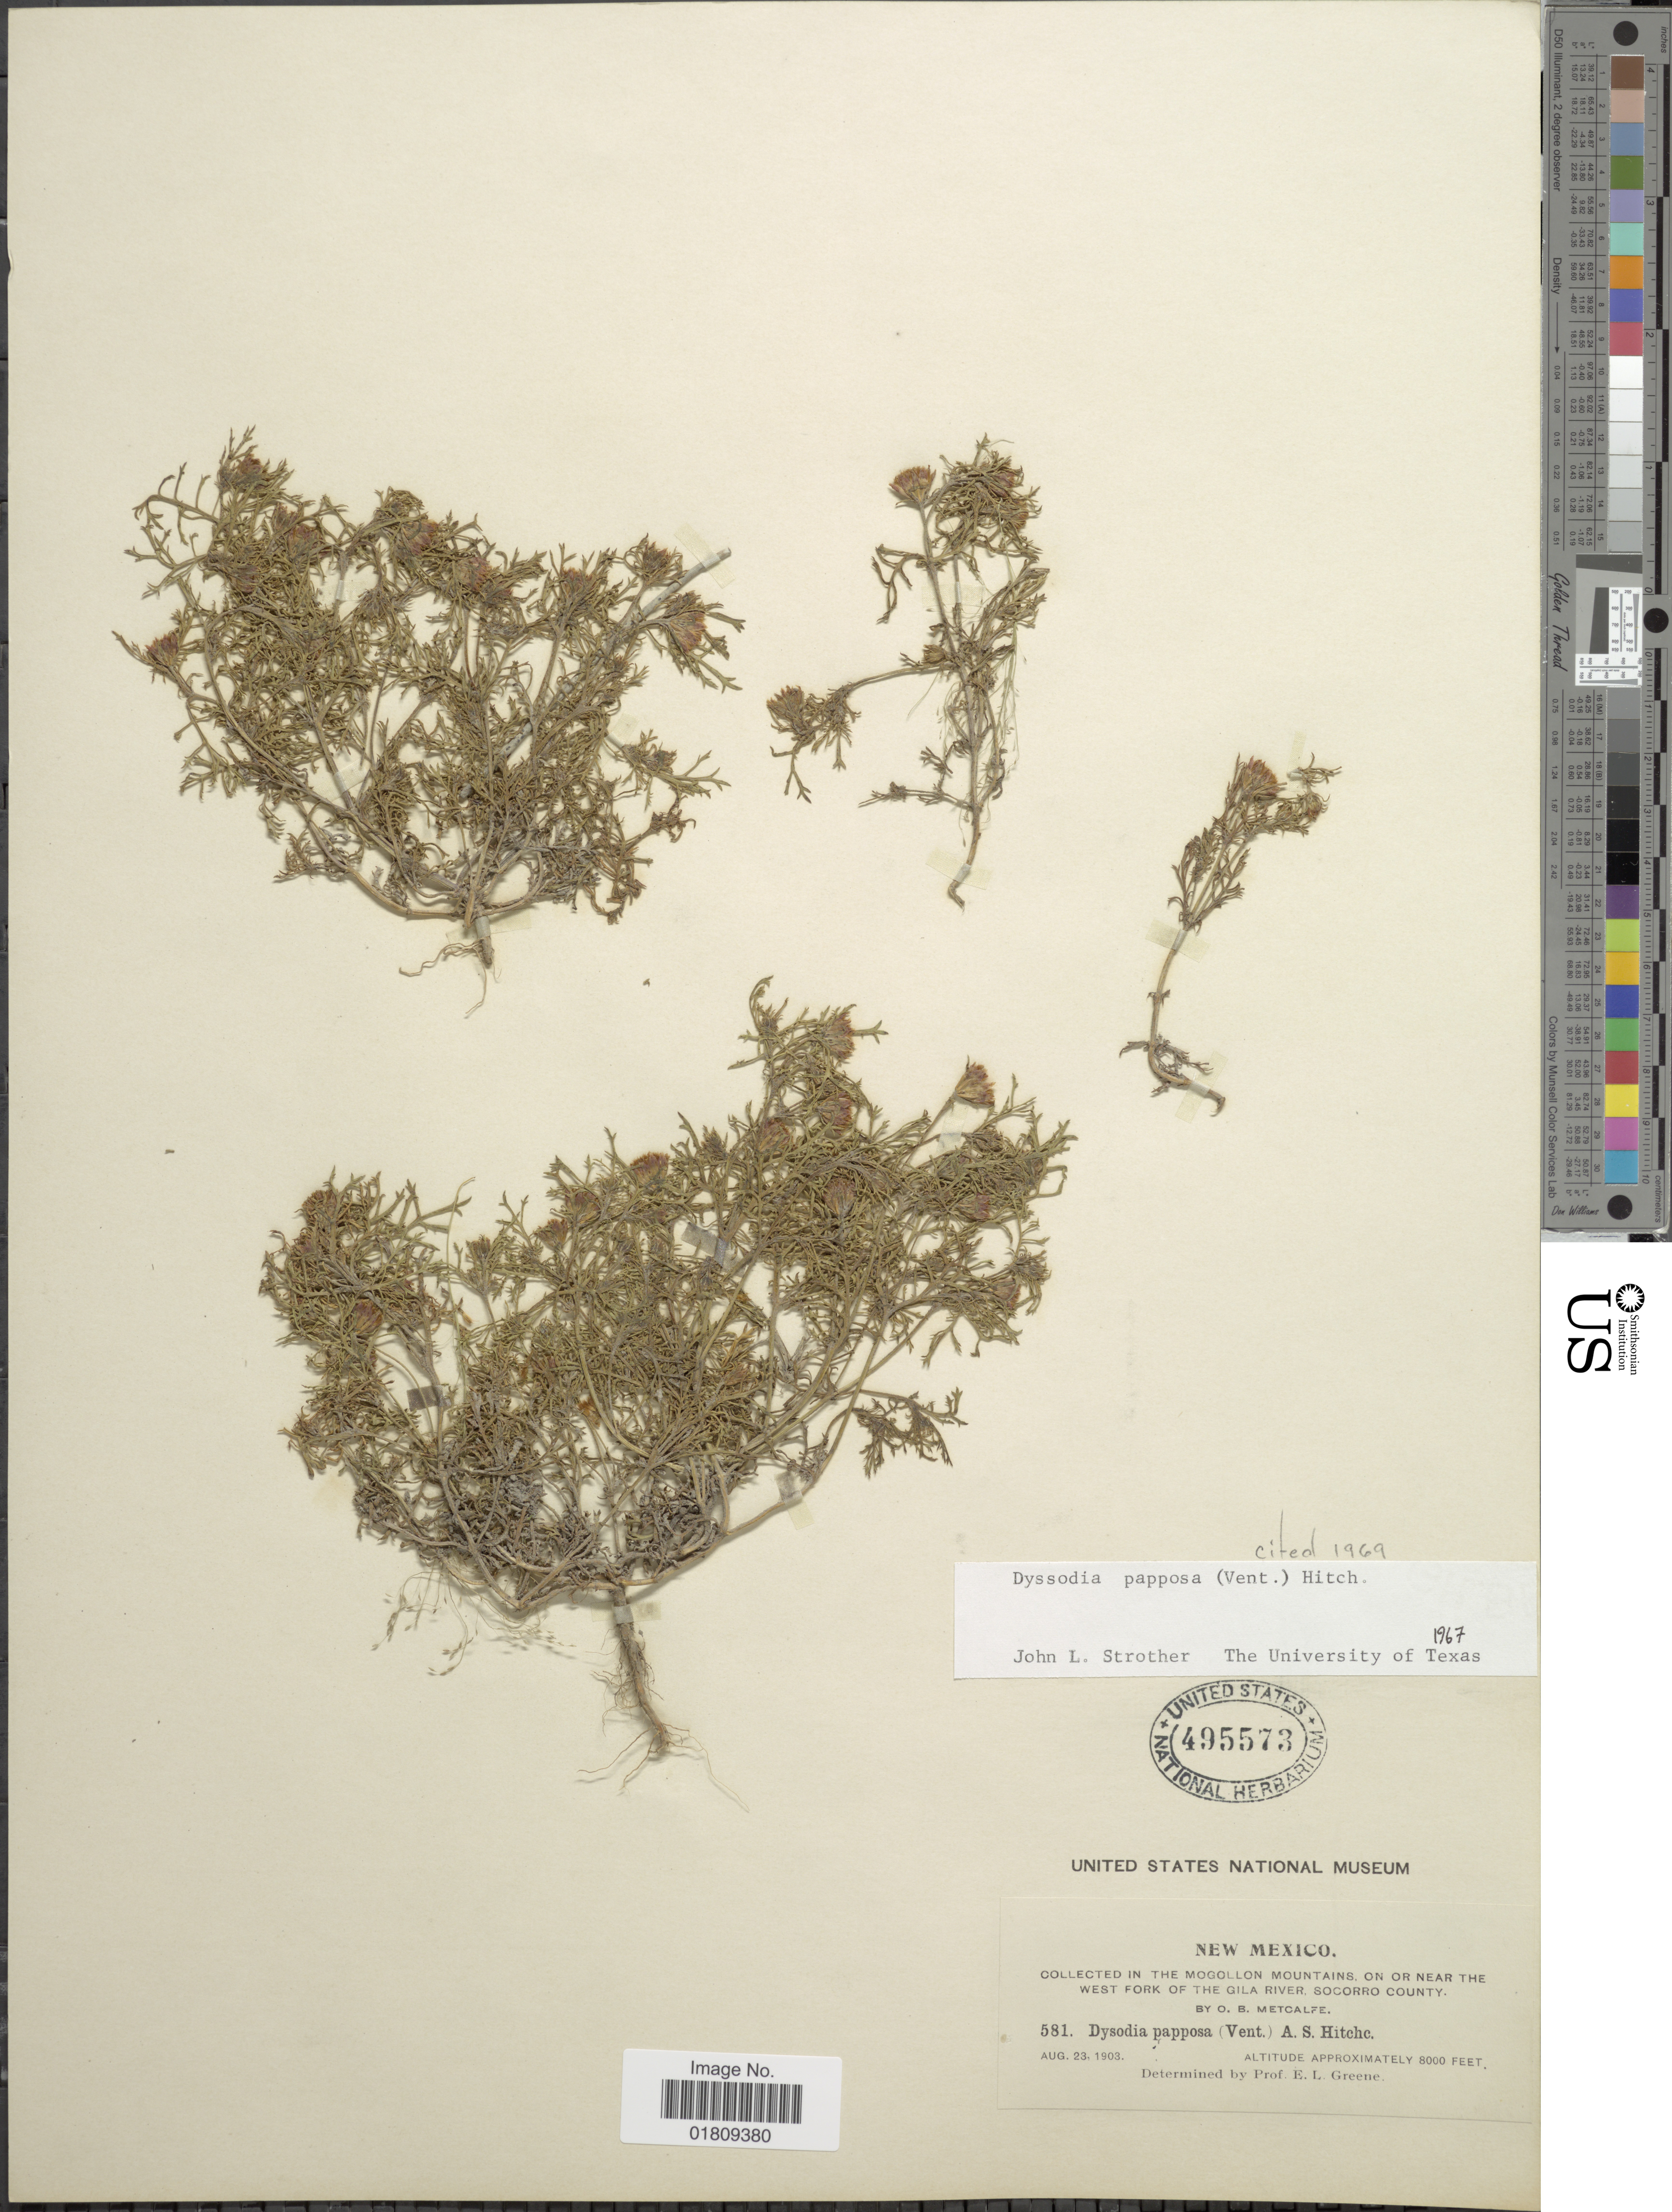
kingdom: Plantae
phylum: Tracheophyta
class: Magnoliopsida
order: Asterales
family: Asteraceae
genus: Dyssodia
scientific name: Dyssodia papposa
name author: (Vent.) Hitchc.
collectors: O. B. Metcalfe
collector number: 581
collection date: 1903-08-23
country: United States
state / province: New Mexico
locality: In the Mogollon Mountains, on or near the West Fork of the Gila River, Socorro County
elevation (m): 2438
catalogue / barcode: US 495573